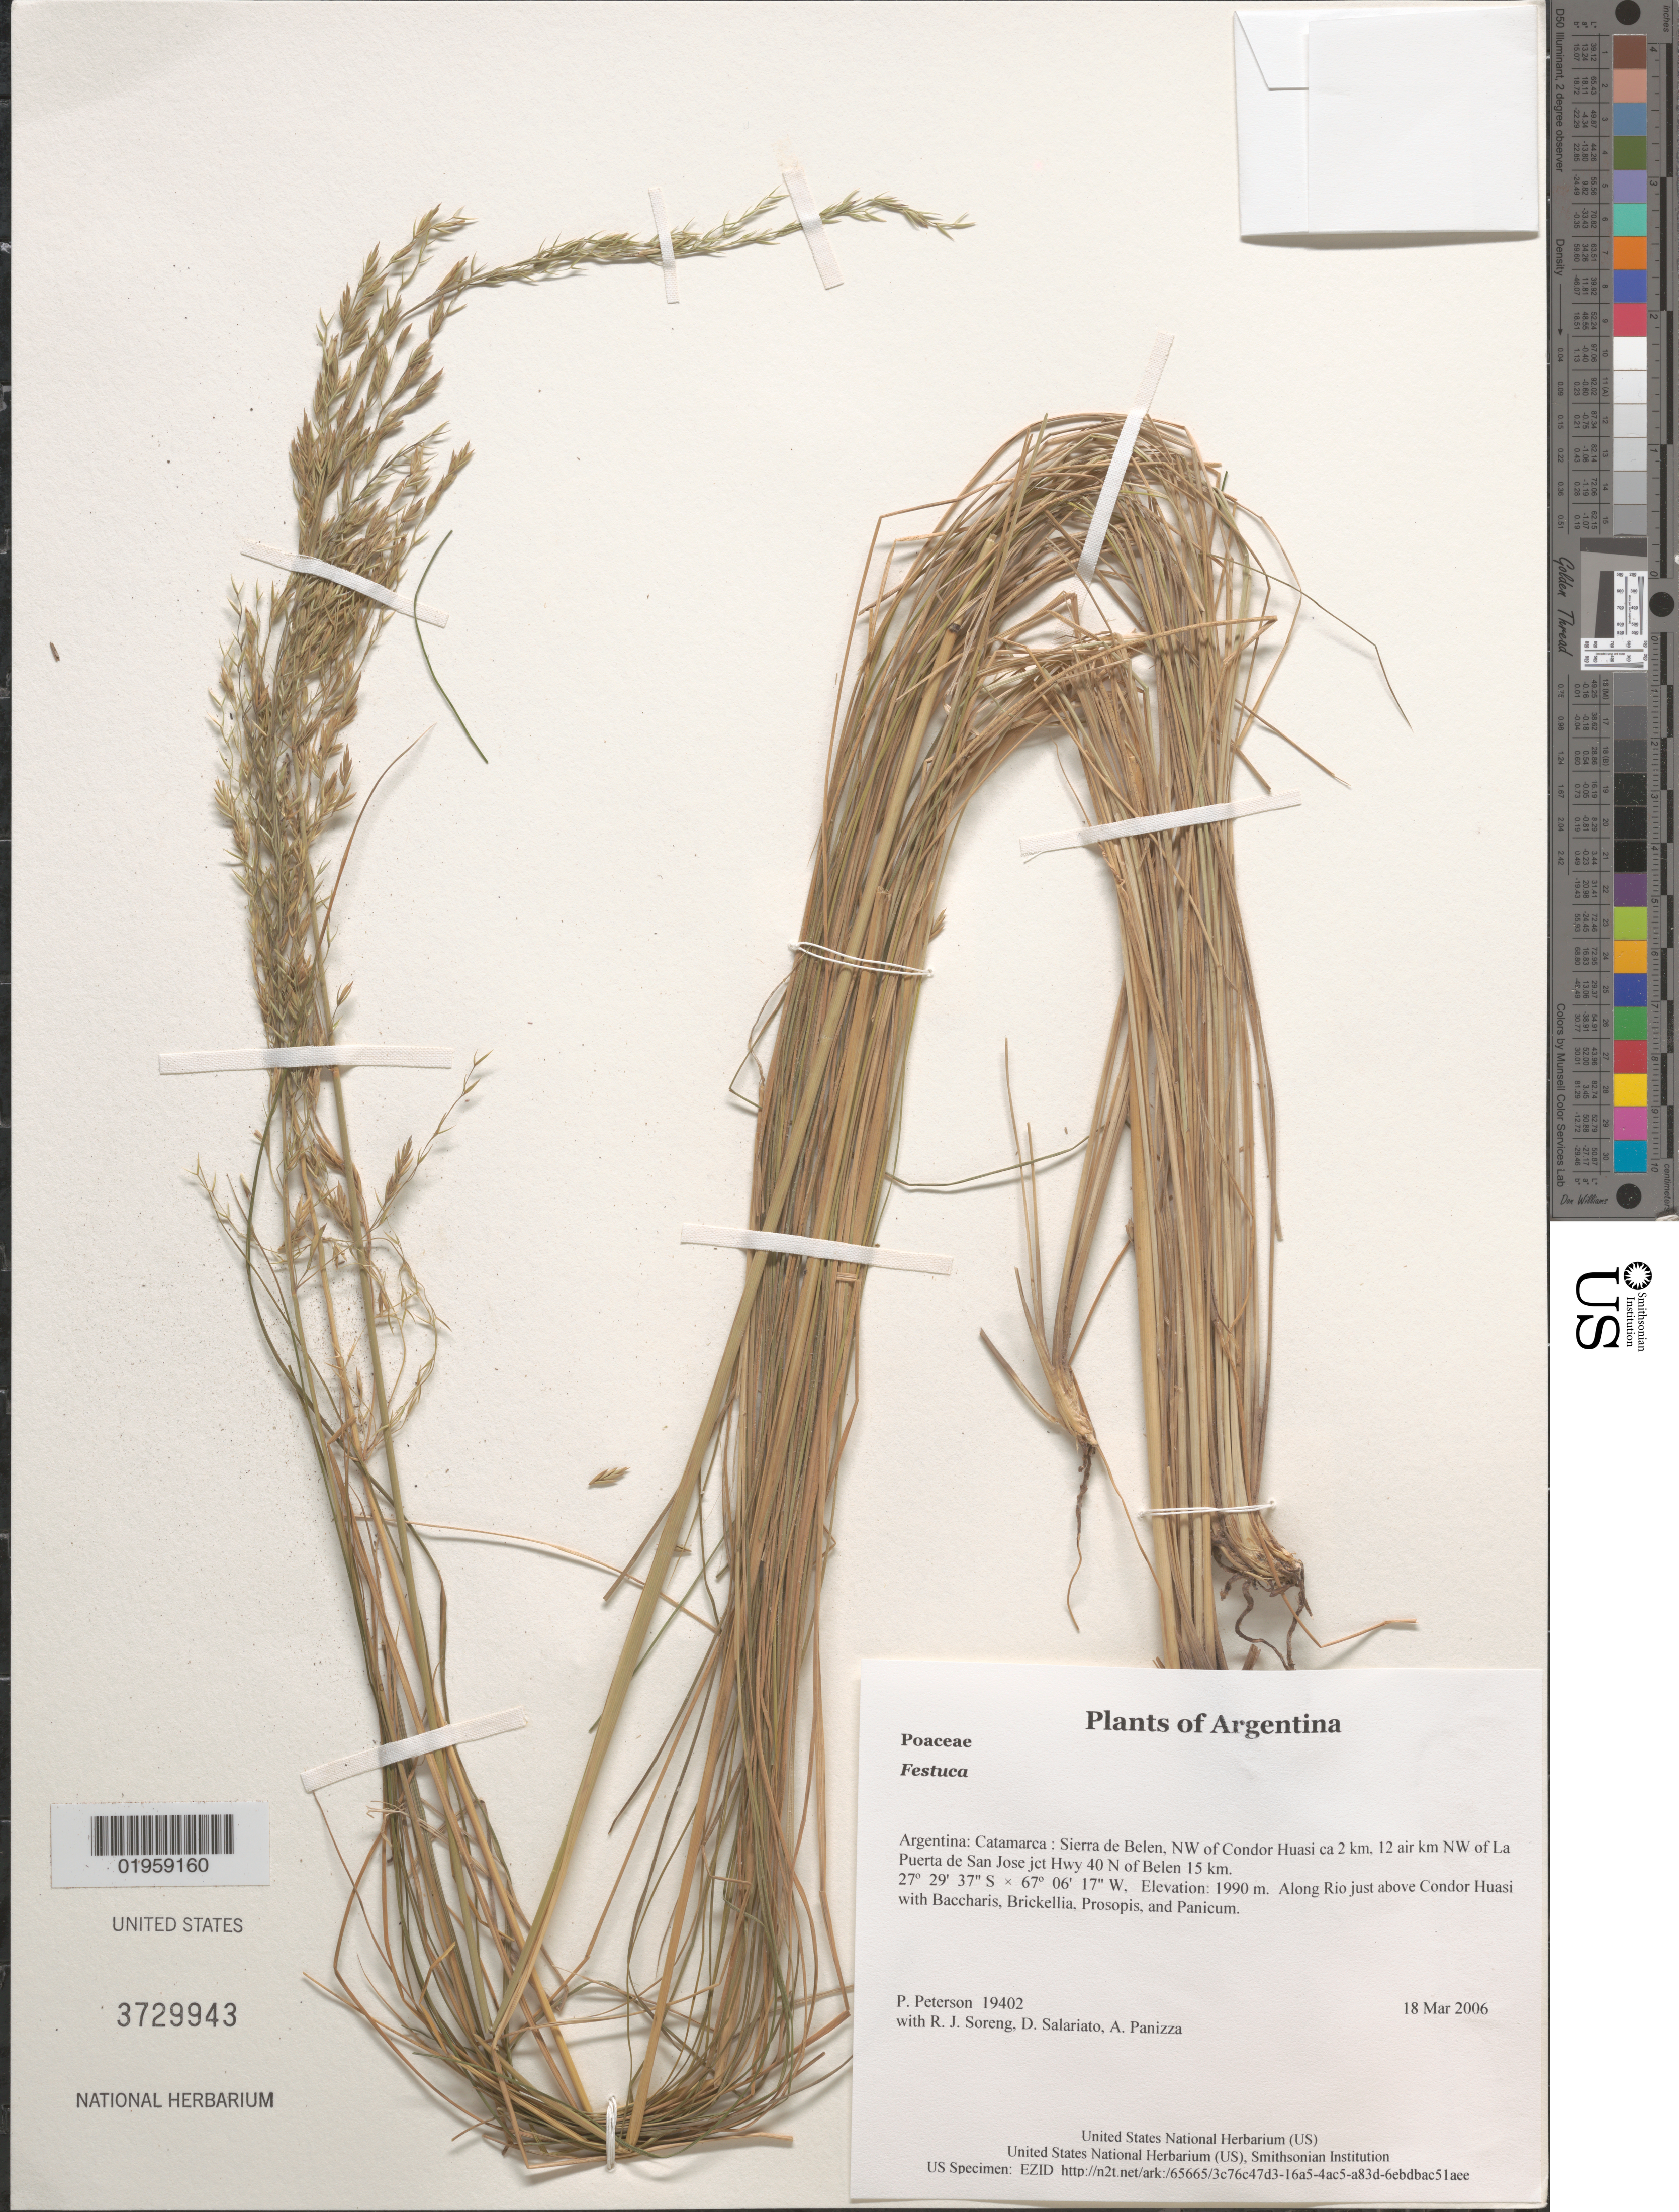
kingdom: Plantae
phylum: Tracheophyta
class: Liliopsida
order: Poales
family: Poaceae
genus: Festuca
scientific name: Festuca sp.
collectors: P. M. Peterson, R. J. Soreng, D. Salariato & A. Panizza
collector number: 19402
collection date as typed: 18 Mar 2006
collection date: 2006-03-18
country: Argentina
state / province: Catamarca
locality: Sierra de Belen, NW of Condor Huasi ca 2 km, 12 air km NW of La Puerta de San Jose jct Hwy 40 N of Belen 15 km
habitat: Along Rio just above Condor Huasi with Baccharis, Brickellia, Prosopis, and Panicum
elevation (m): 1990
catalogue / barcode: US 3729943